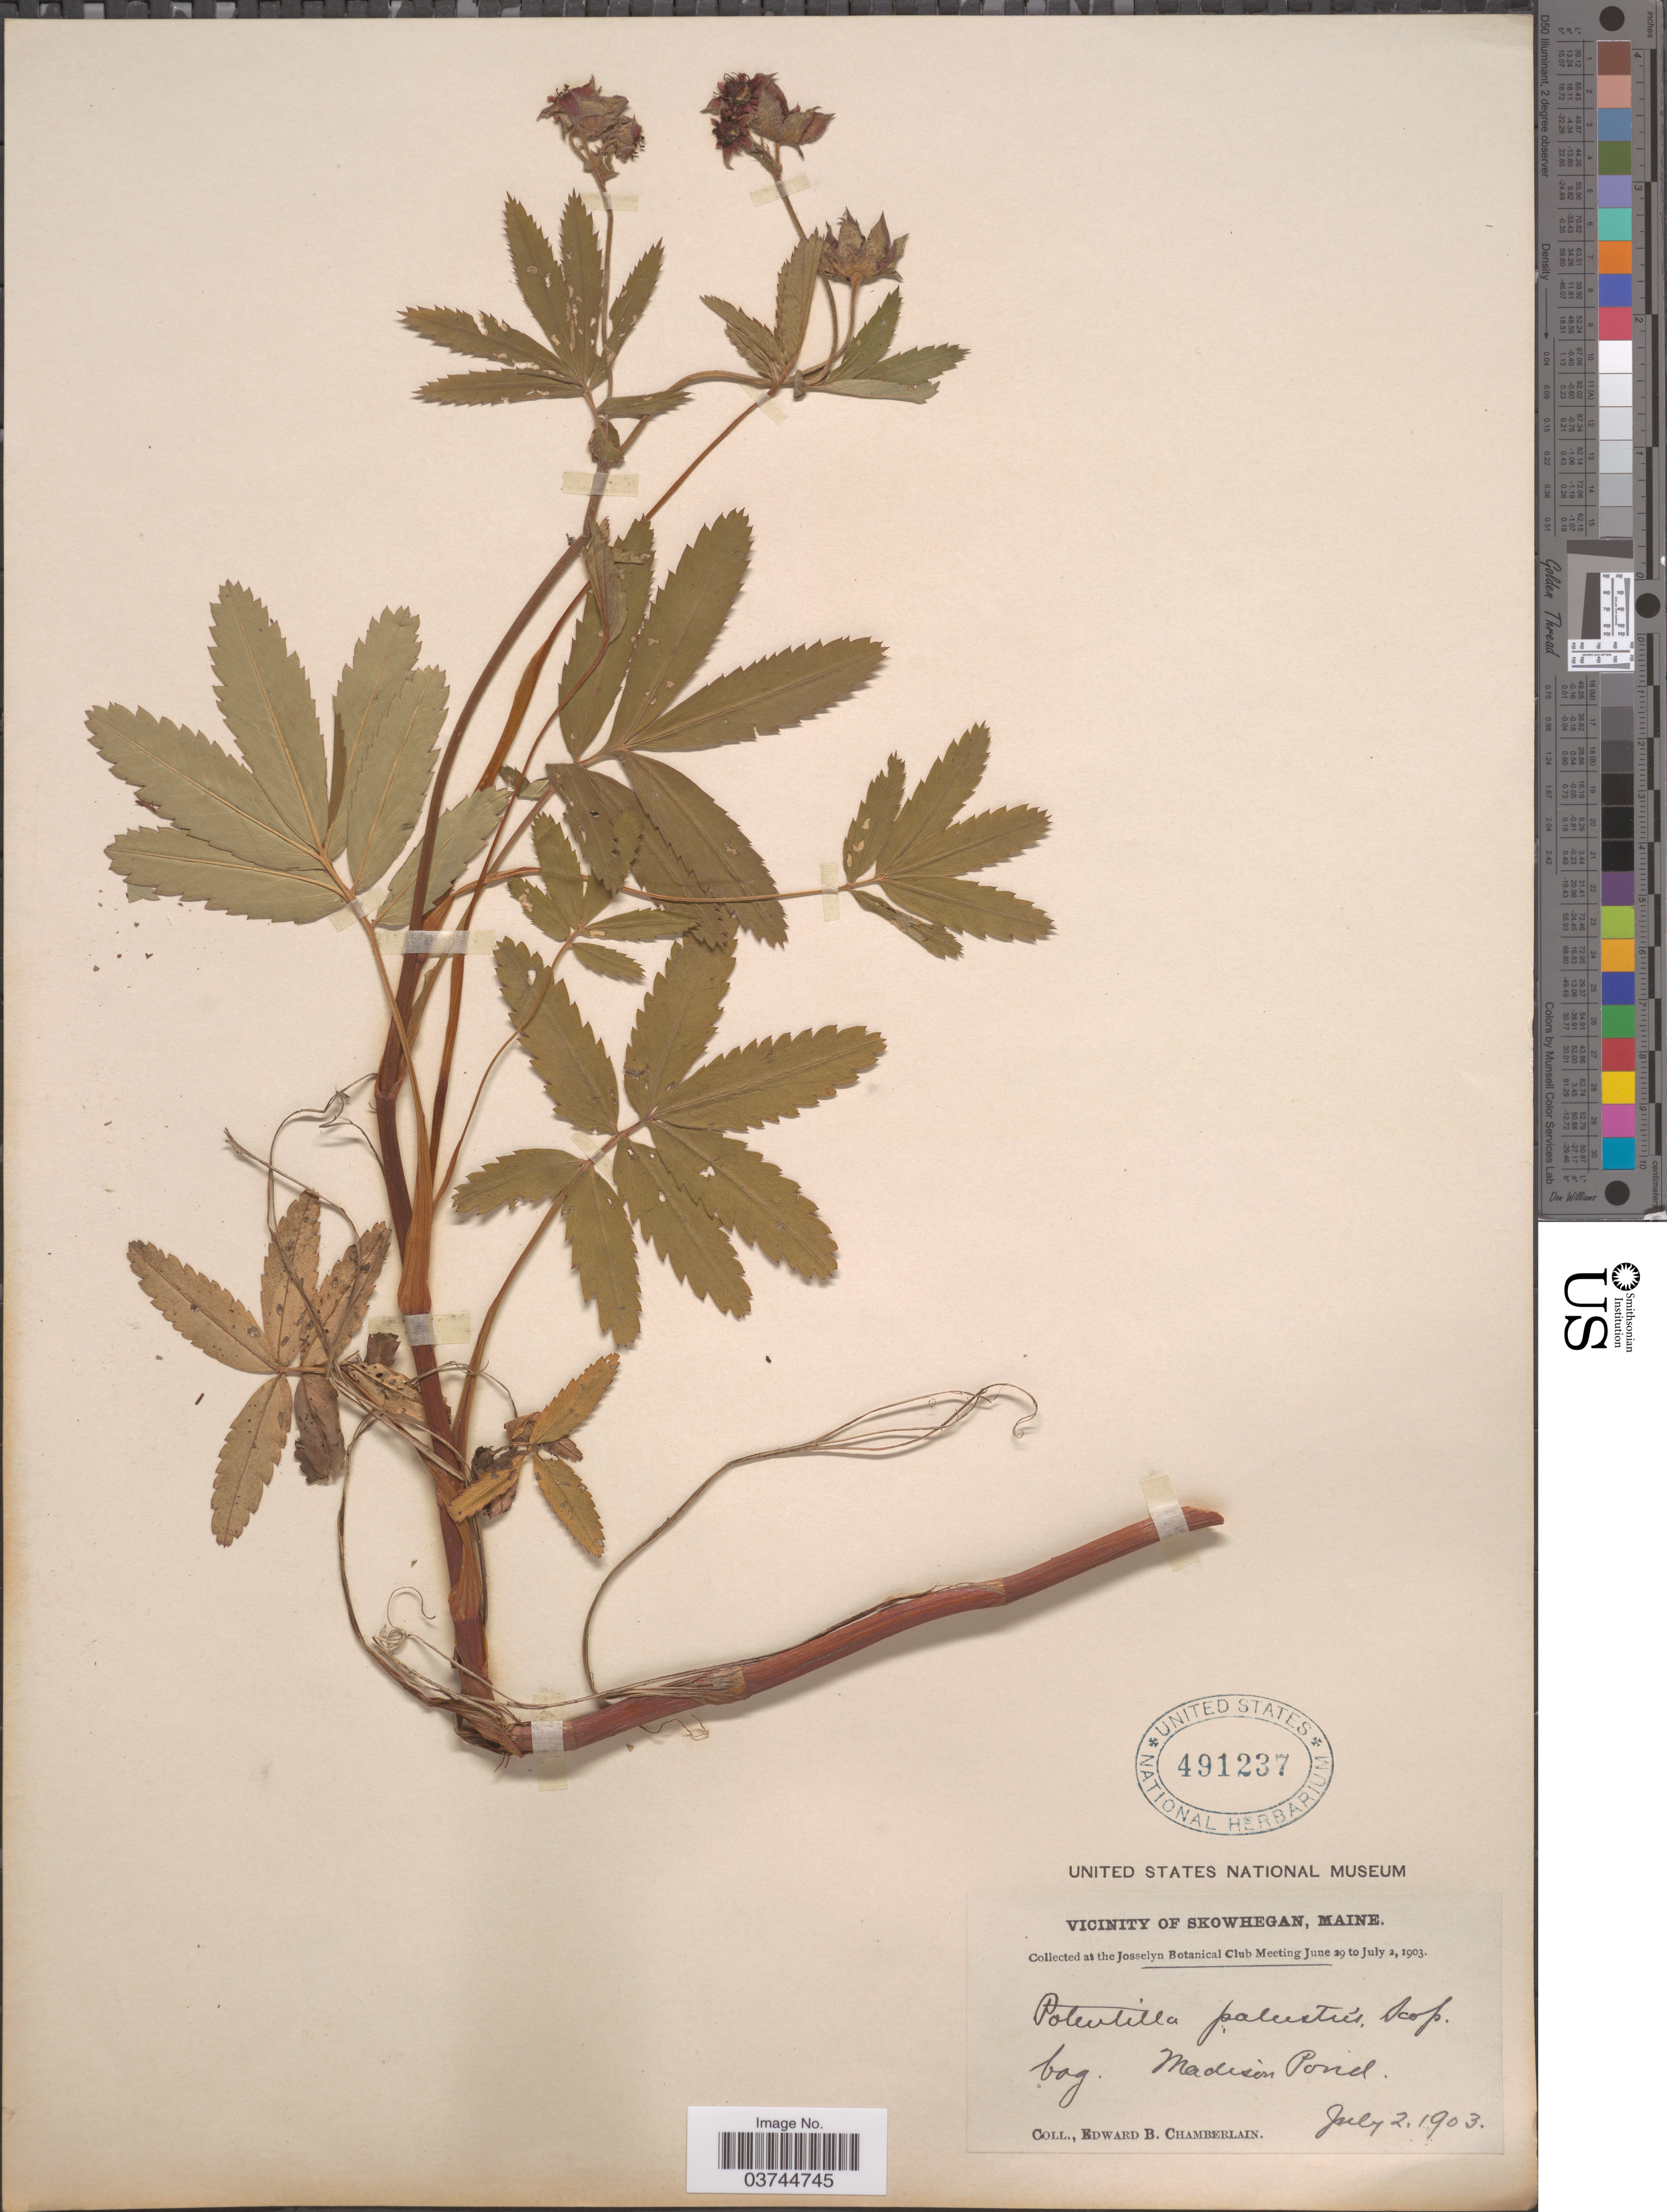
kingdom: Plantae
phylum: Tracheophyta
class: Magnoliopsida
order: Rosales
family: Rosaceae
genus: Comarum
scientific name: Comarum palustre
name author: L.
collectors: E. Chamberlain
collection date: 1903-07-02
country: United States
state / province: Maine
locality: Vicinity of Skowhegan. madison Pond.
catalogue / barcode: US 491237